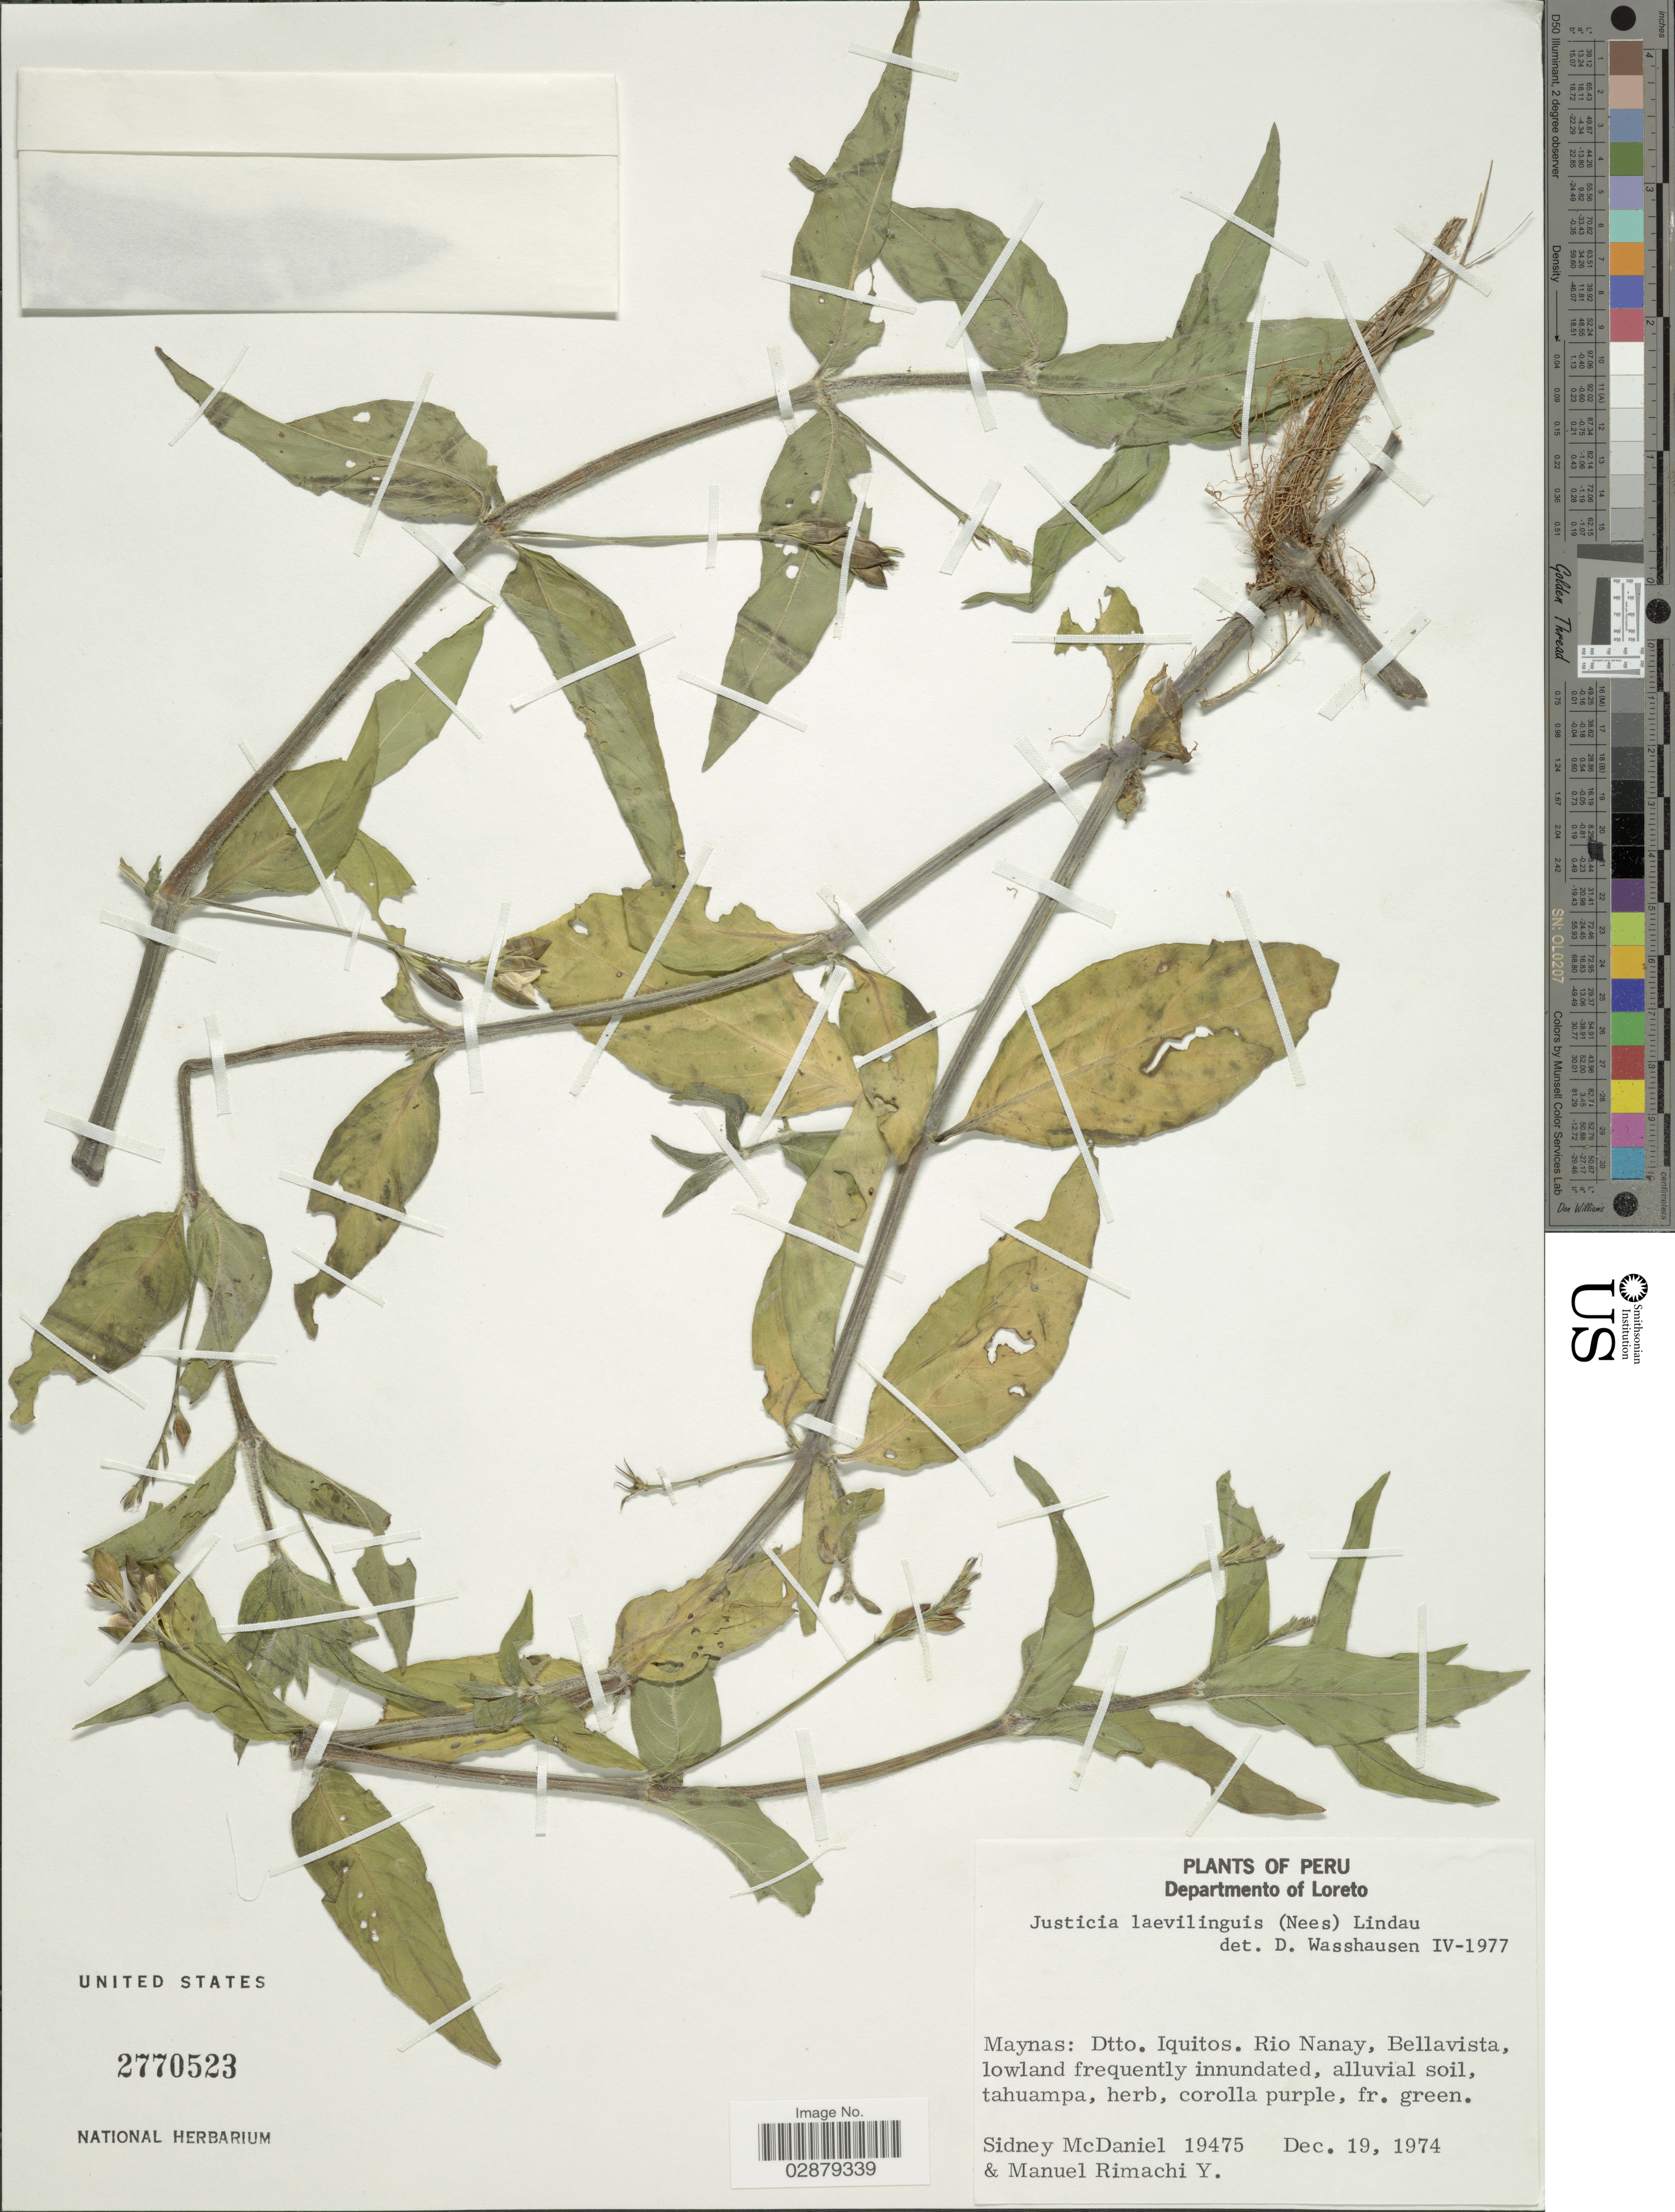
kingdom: Plantae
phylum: Tracheophyta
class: Magnoliopsida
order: Lamiales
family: Acanthaceae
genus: Justicia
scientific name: Justicia laevilinguis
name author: (Nees) Lindau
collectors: S. McDaniel & M. Rimachi Y.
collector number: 19475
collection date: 1974-12-19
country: Peru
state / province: Loreto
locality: Departmento of Loreto. Maynas: Dtto. Iquitos. Rio Nanay, Bellavista.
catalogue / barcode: US 2770523